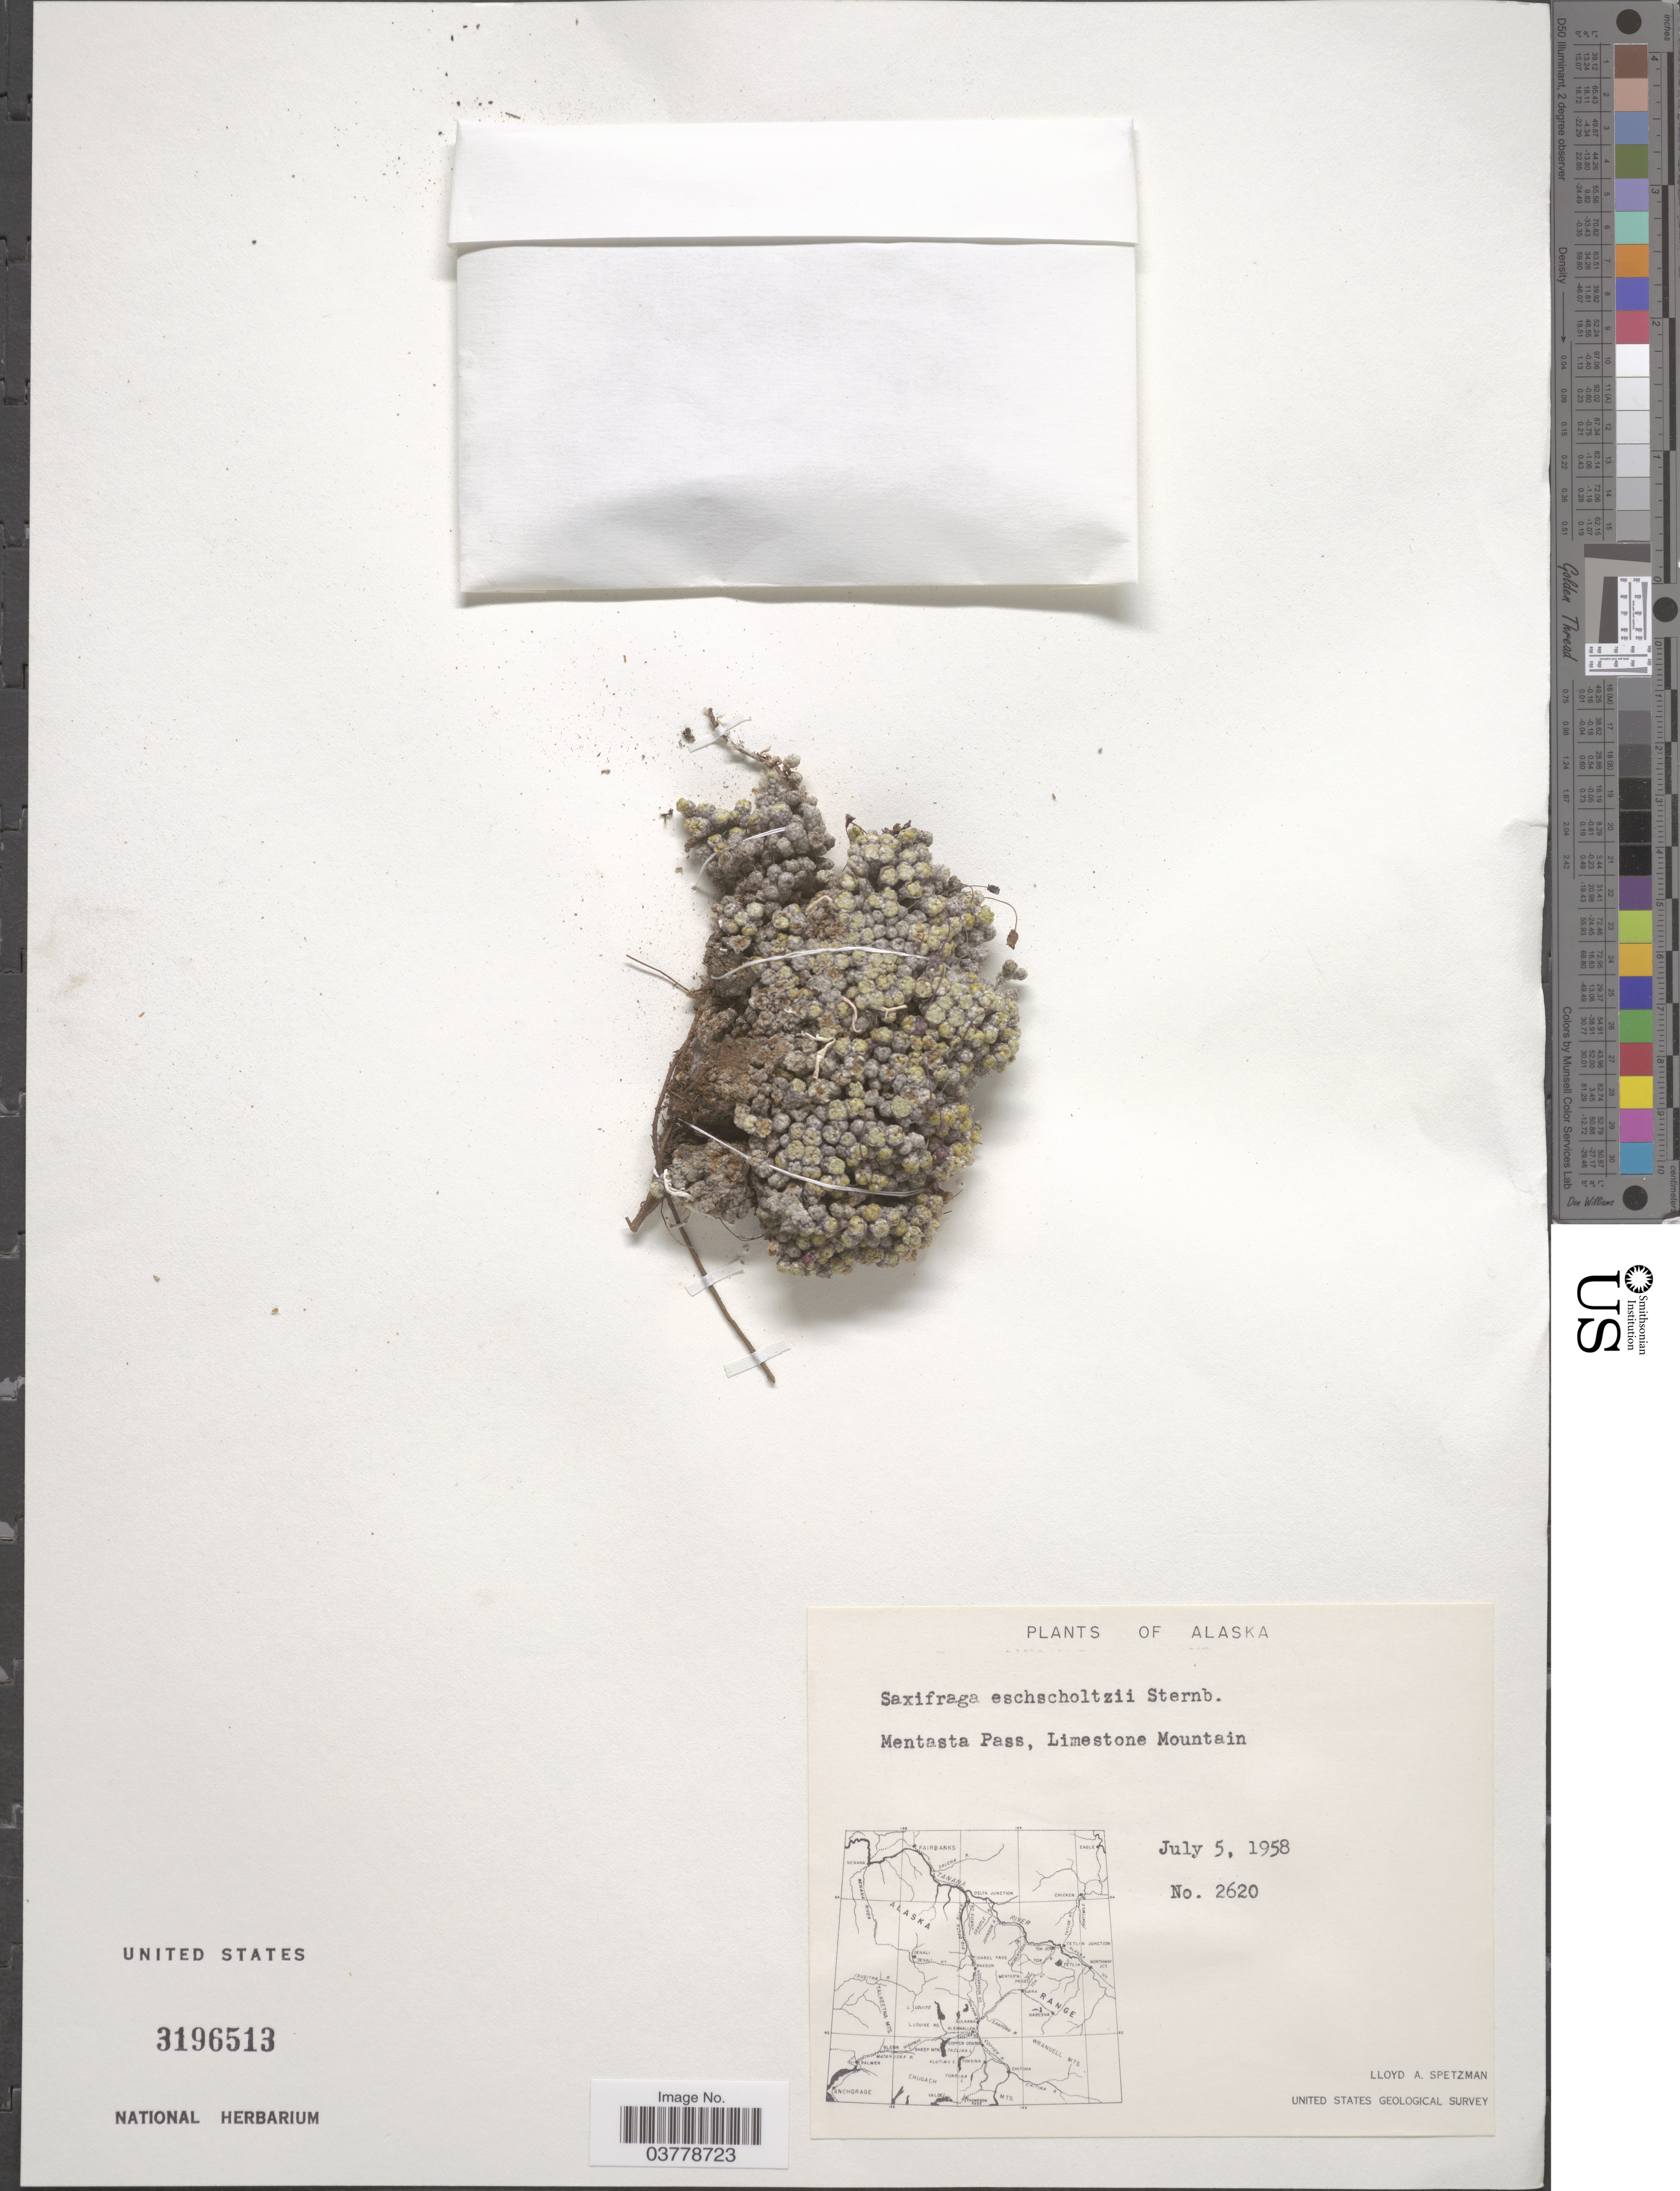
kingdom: Plantae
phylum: Tracheophyta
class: Magnoliopsida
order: Saxifragales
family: Saxifragaceae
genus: Saxifraga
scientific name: Saxifraga eschscholtzii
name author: Sternb.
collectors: L. Spetzman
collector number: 2620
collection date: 1958-07-05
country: United States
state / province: Alaska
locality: Mentasta Pass, Limestone Mountain.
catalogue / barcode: US 3196513